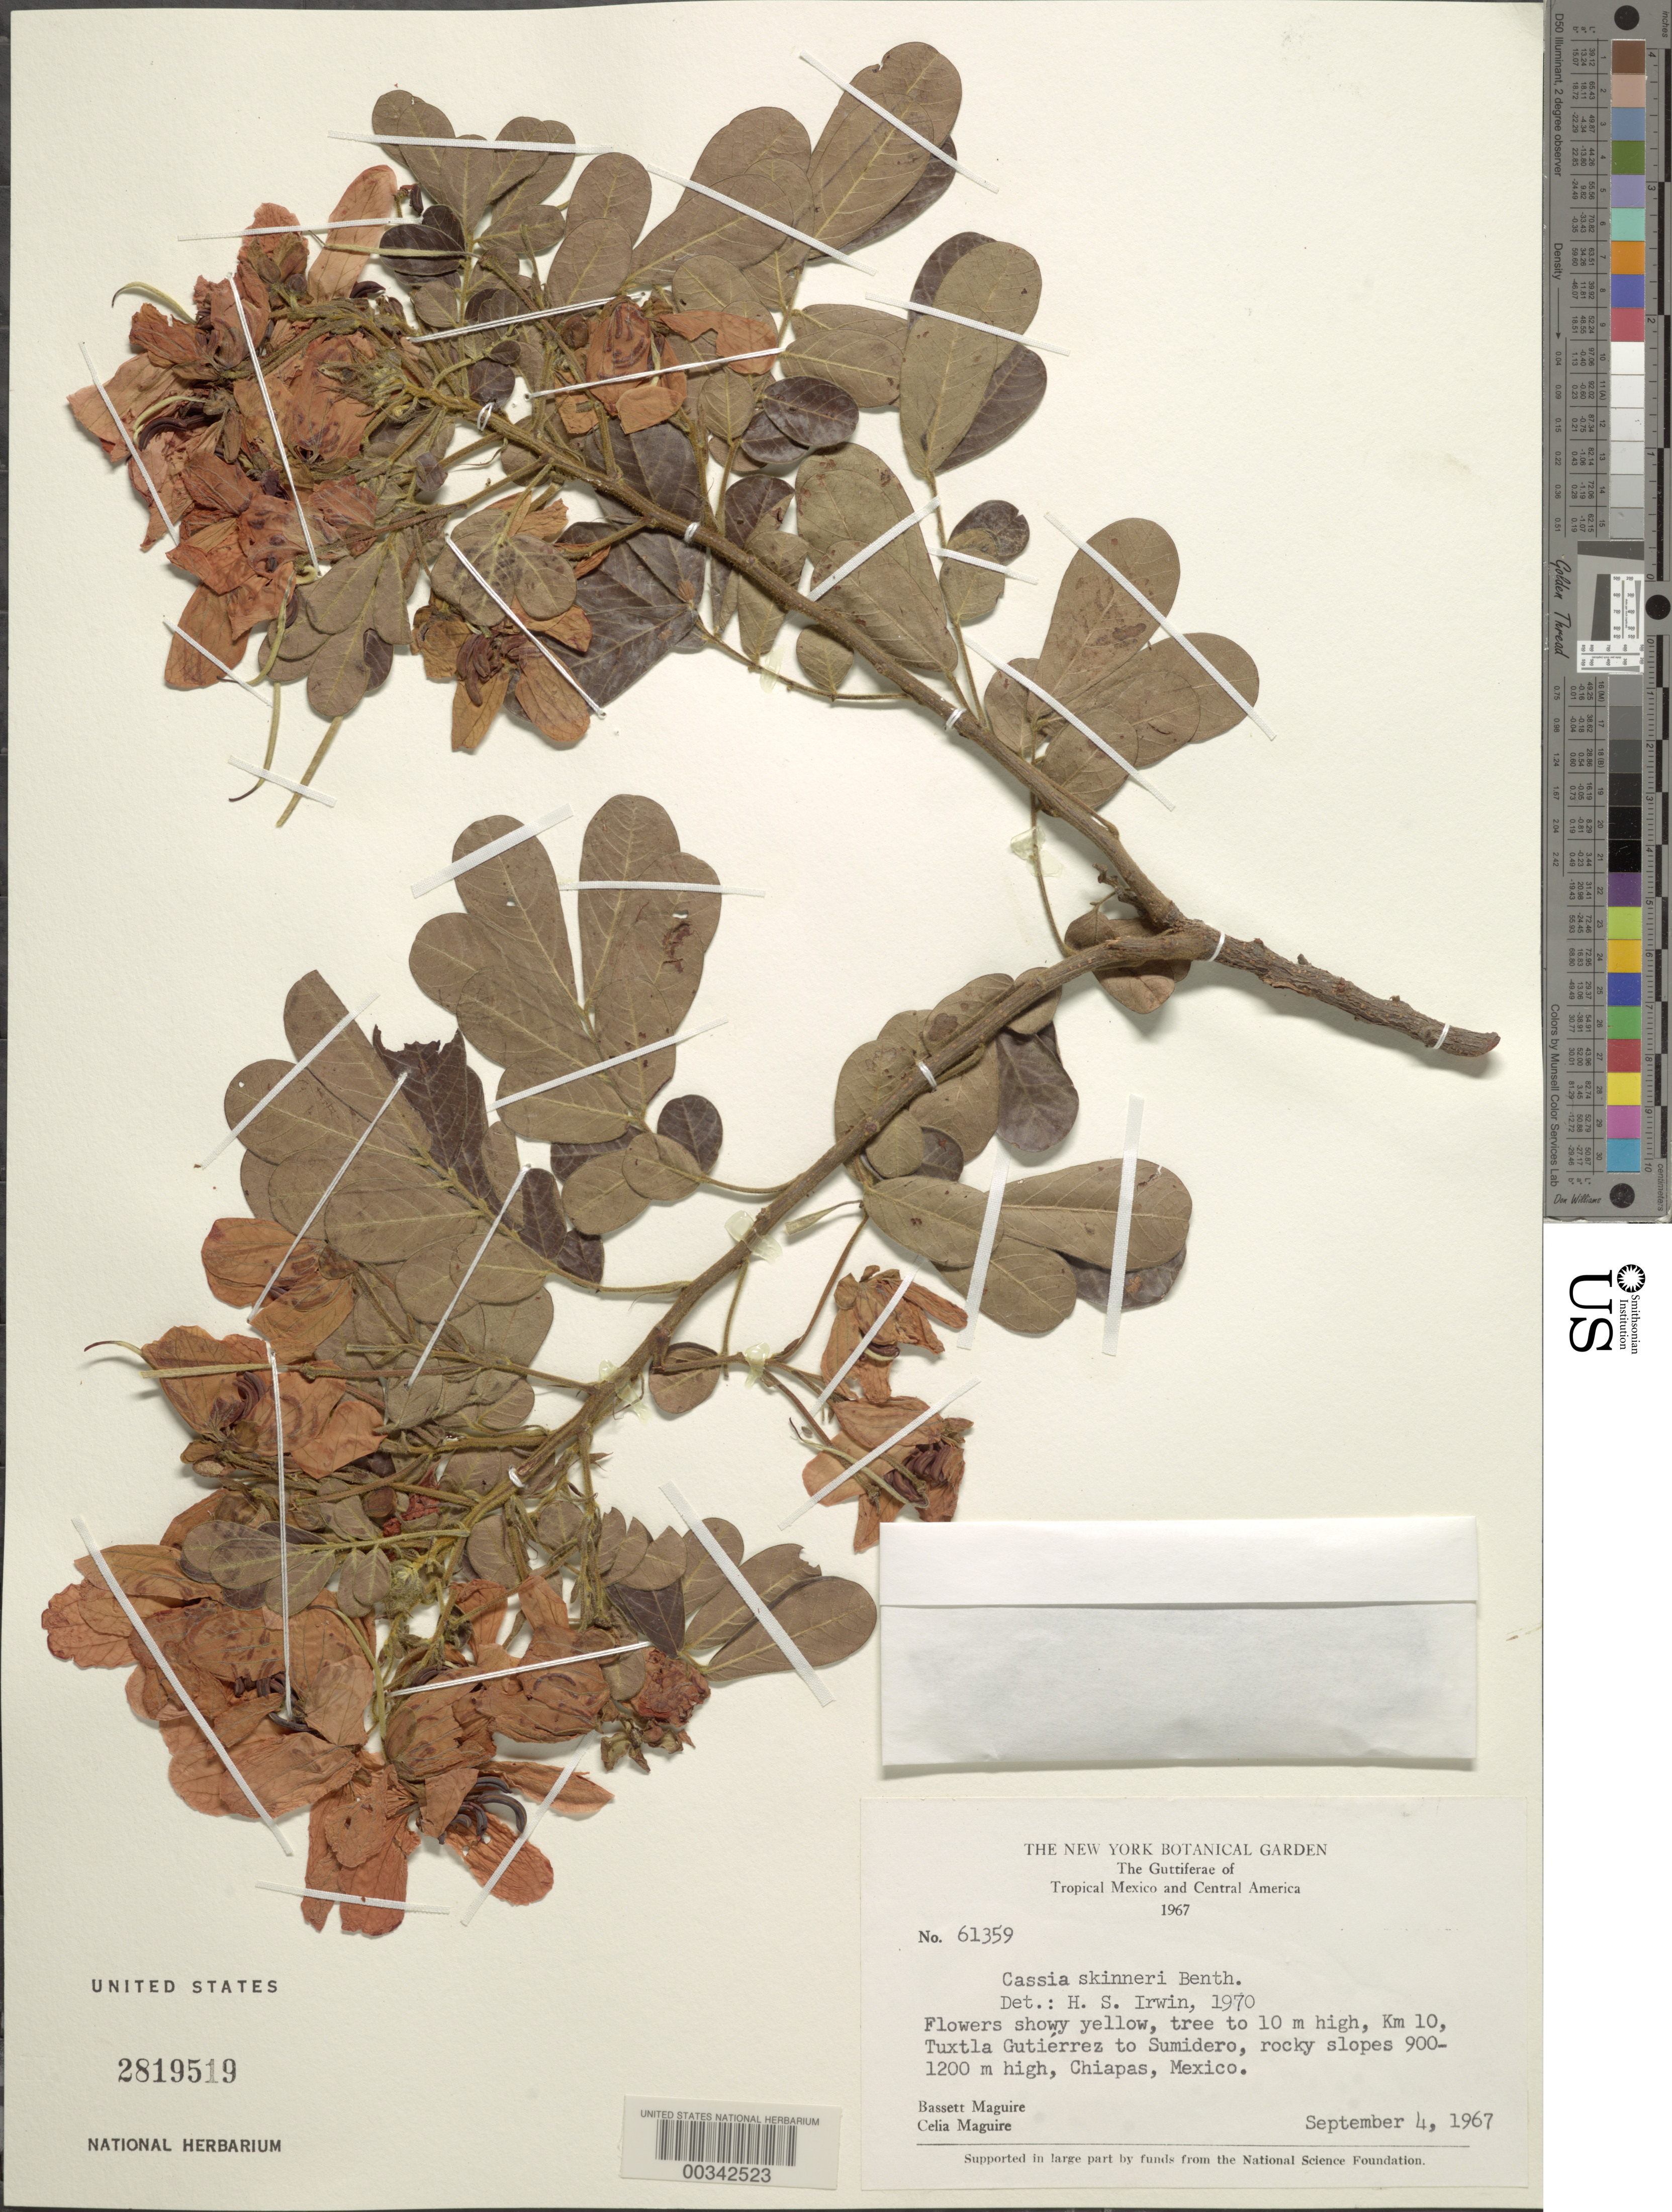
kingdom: Plantae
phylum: Tracheophyta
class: Magnoliopsida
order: Fabales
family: Fabaceae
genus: Senna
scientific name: Senna skinneri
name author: (Benth.) H.S. Irwin & Barneby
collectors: B. Maguire & C. K. Maguire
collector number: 61359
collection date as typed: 04 Sep 1967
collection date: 1967-09-04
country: Mexico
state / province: Chiapas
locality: Km 10, Tuxtla Gutierrez to Sumidero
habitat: Rocky slopes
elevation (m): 900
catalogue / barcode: US 2819519